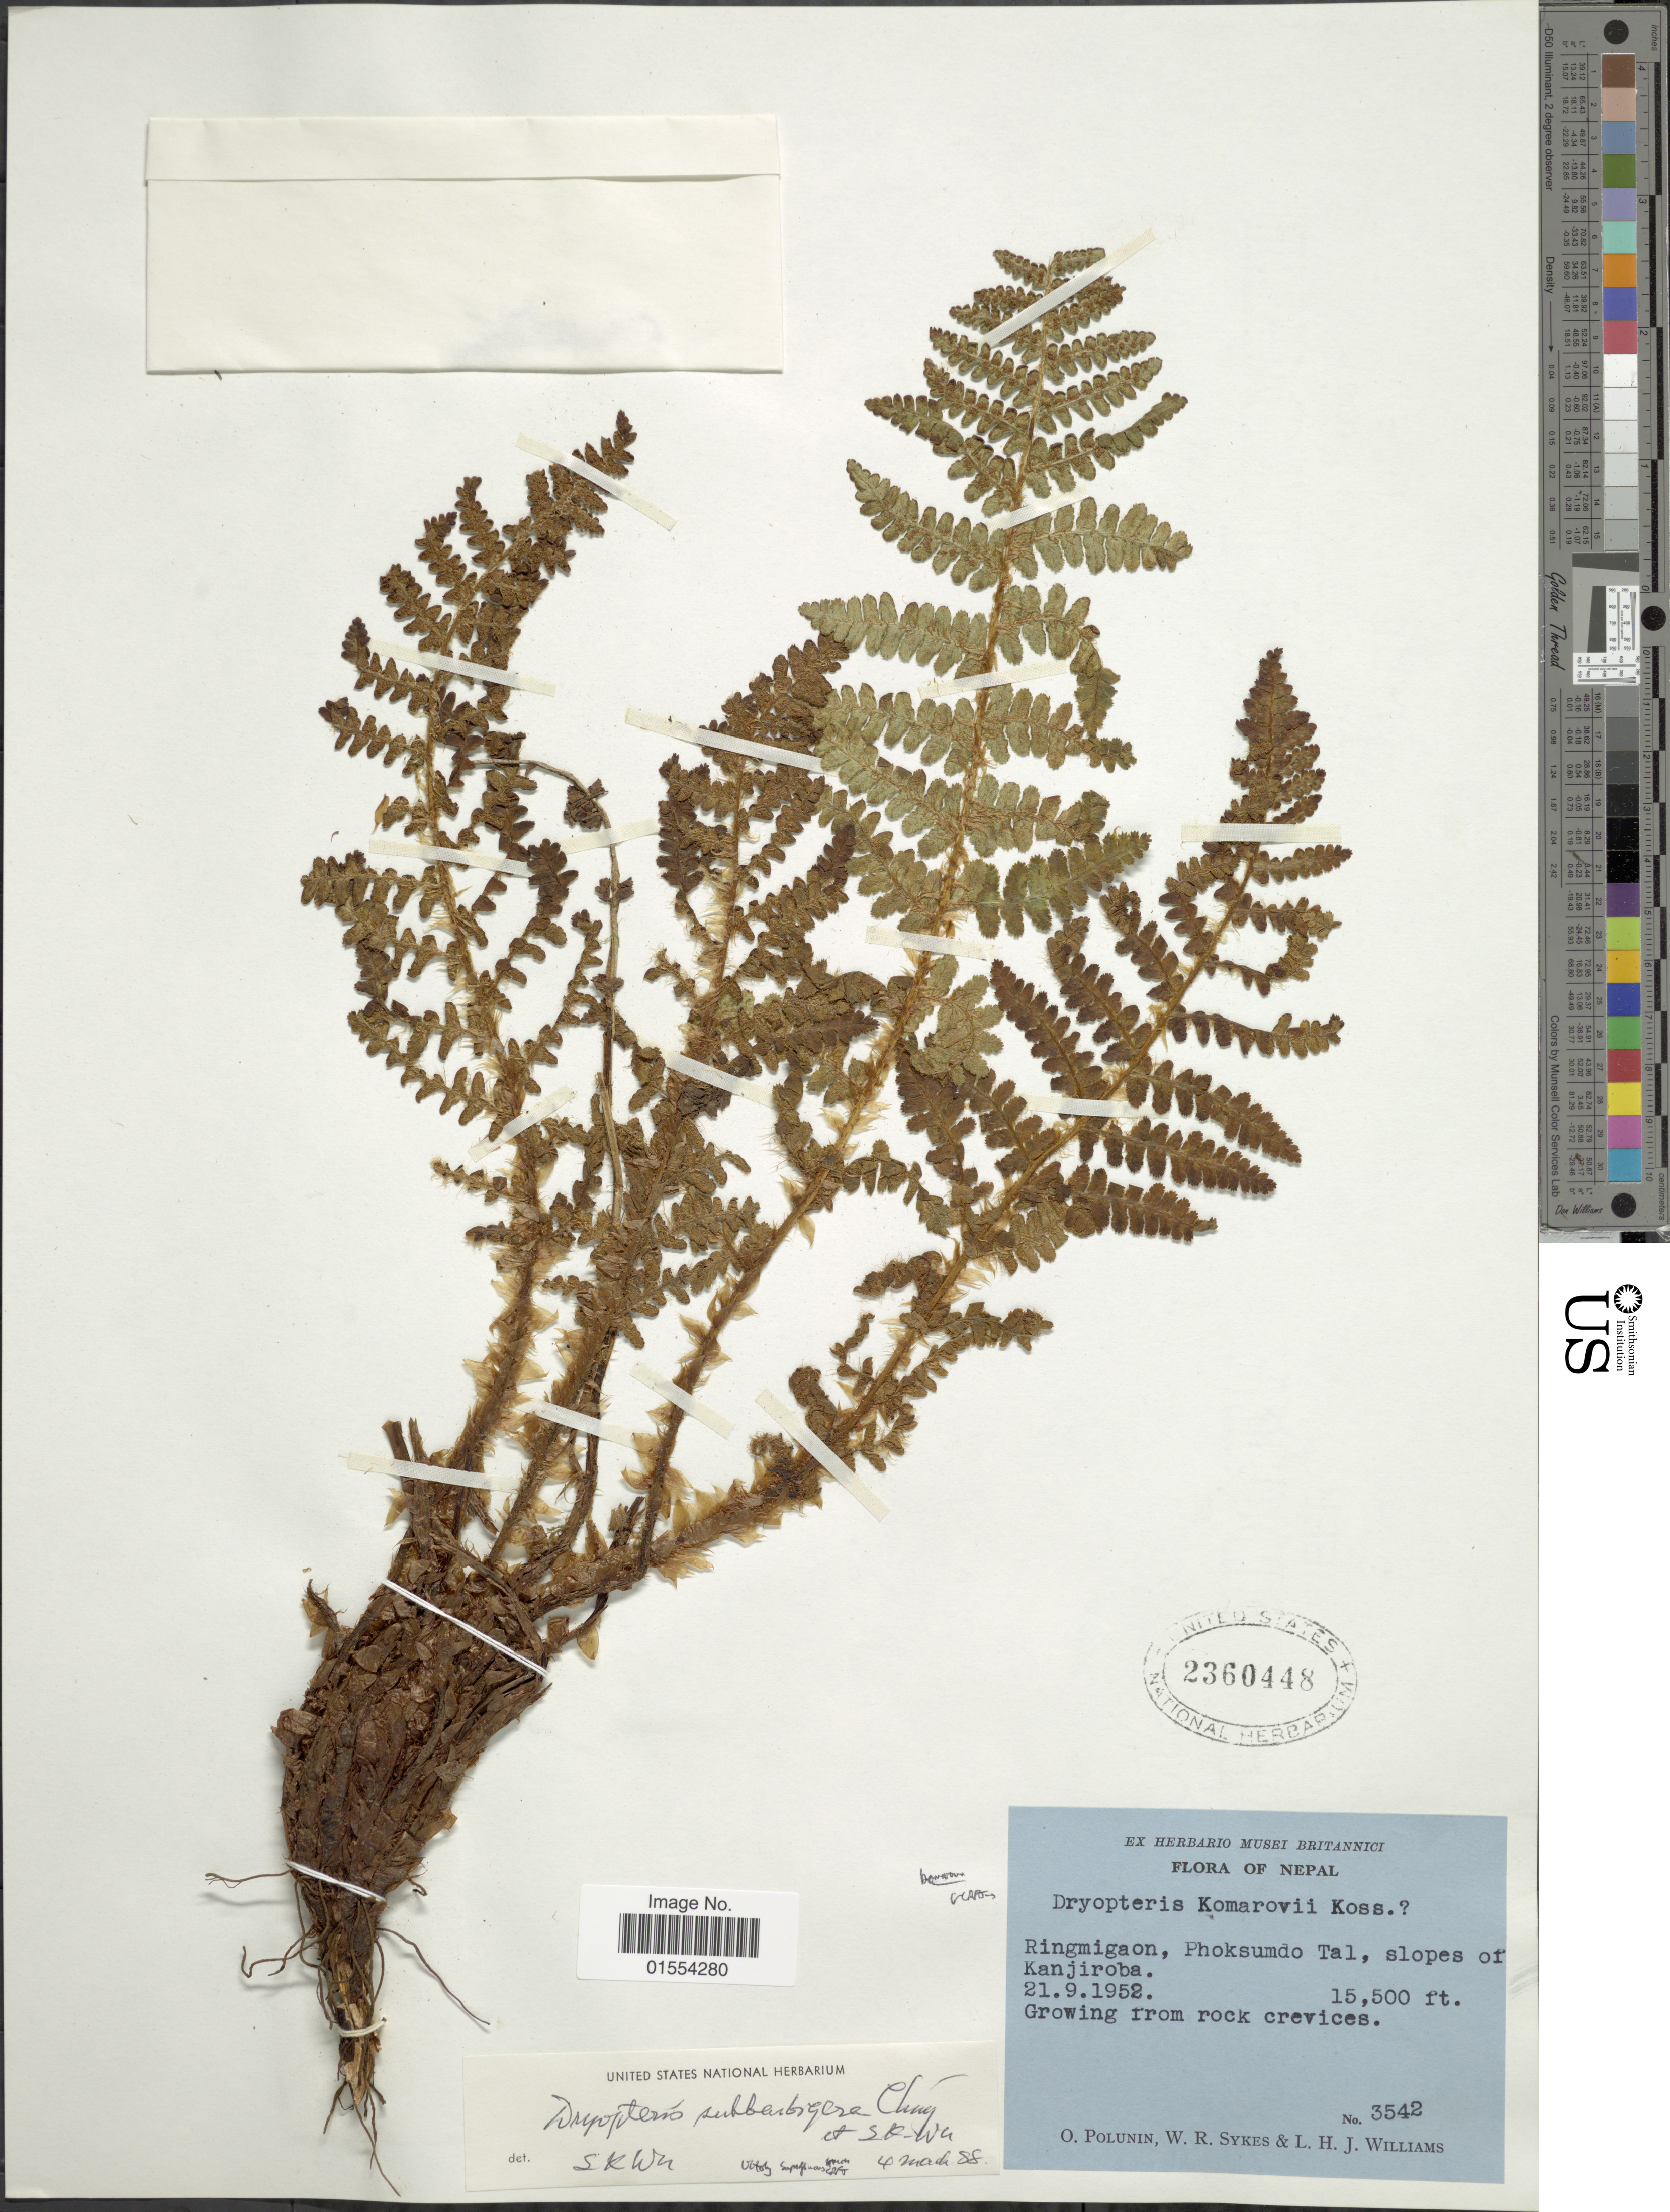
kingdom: Plantae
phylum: Tracheophyta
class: Polypodiopsida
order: Polypodiales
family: Dryopteridaceae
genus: Dryopteris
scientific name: Dryopteris komarovii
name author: Kossinsky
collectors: O. V. Polunin, W. R. Sykes & L. H. J. Williams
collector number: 3542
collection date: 1952-09-21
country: Nepal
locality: Nepal, Ringmigaon, Phoksumdo Tal, slope or Kanjiroba.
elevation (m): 4724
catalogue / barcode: US 2360448